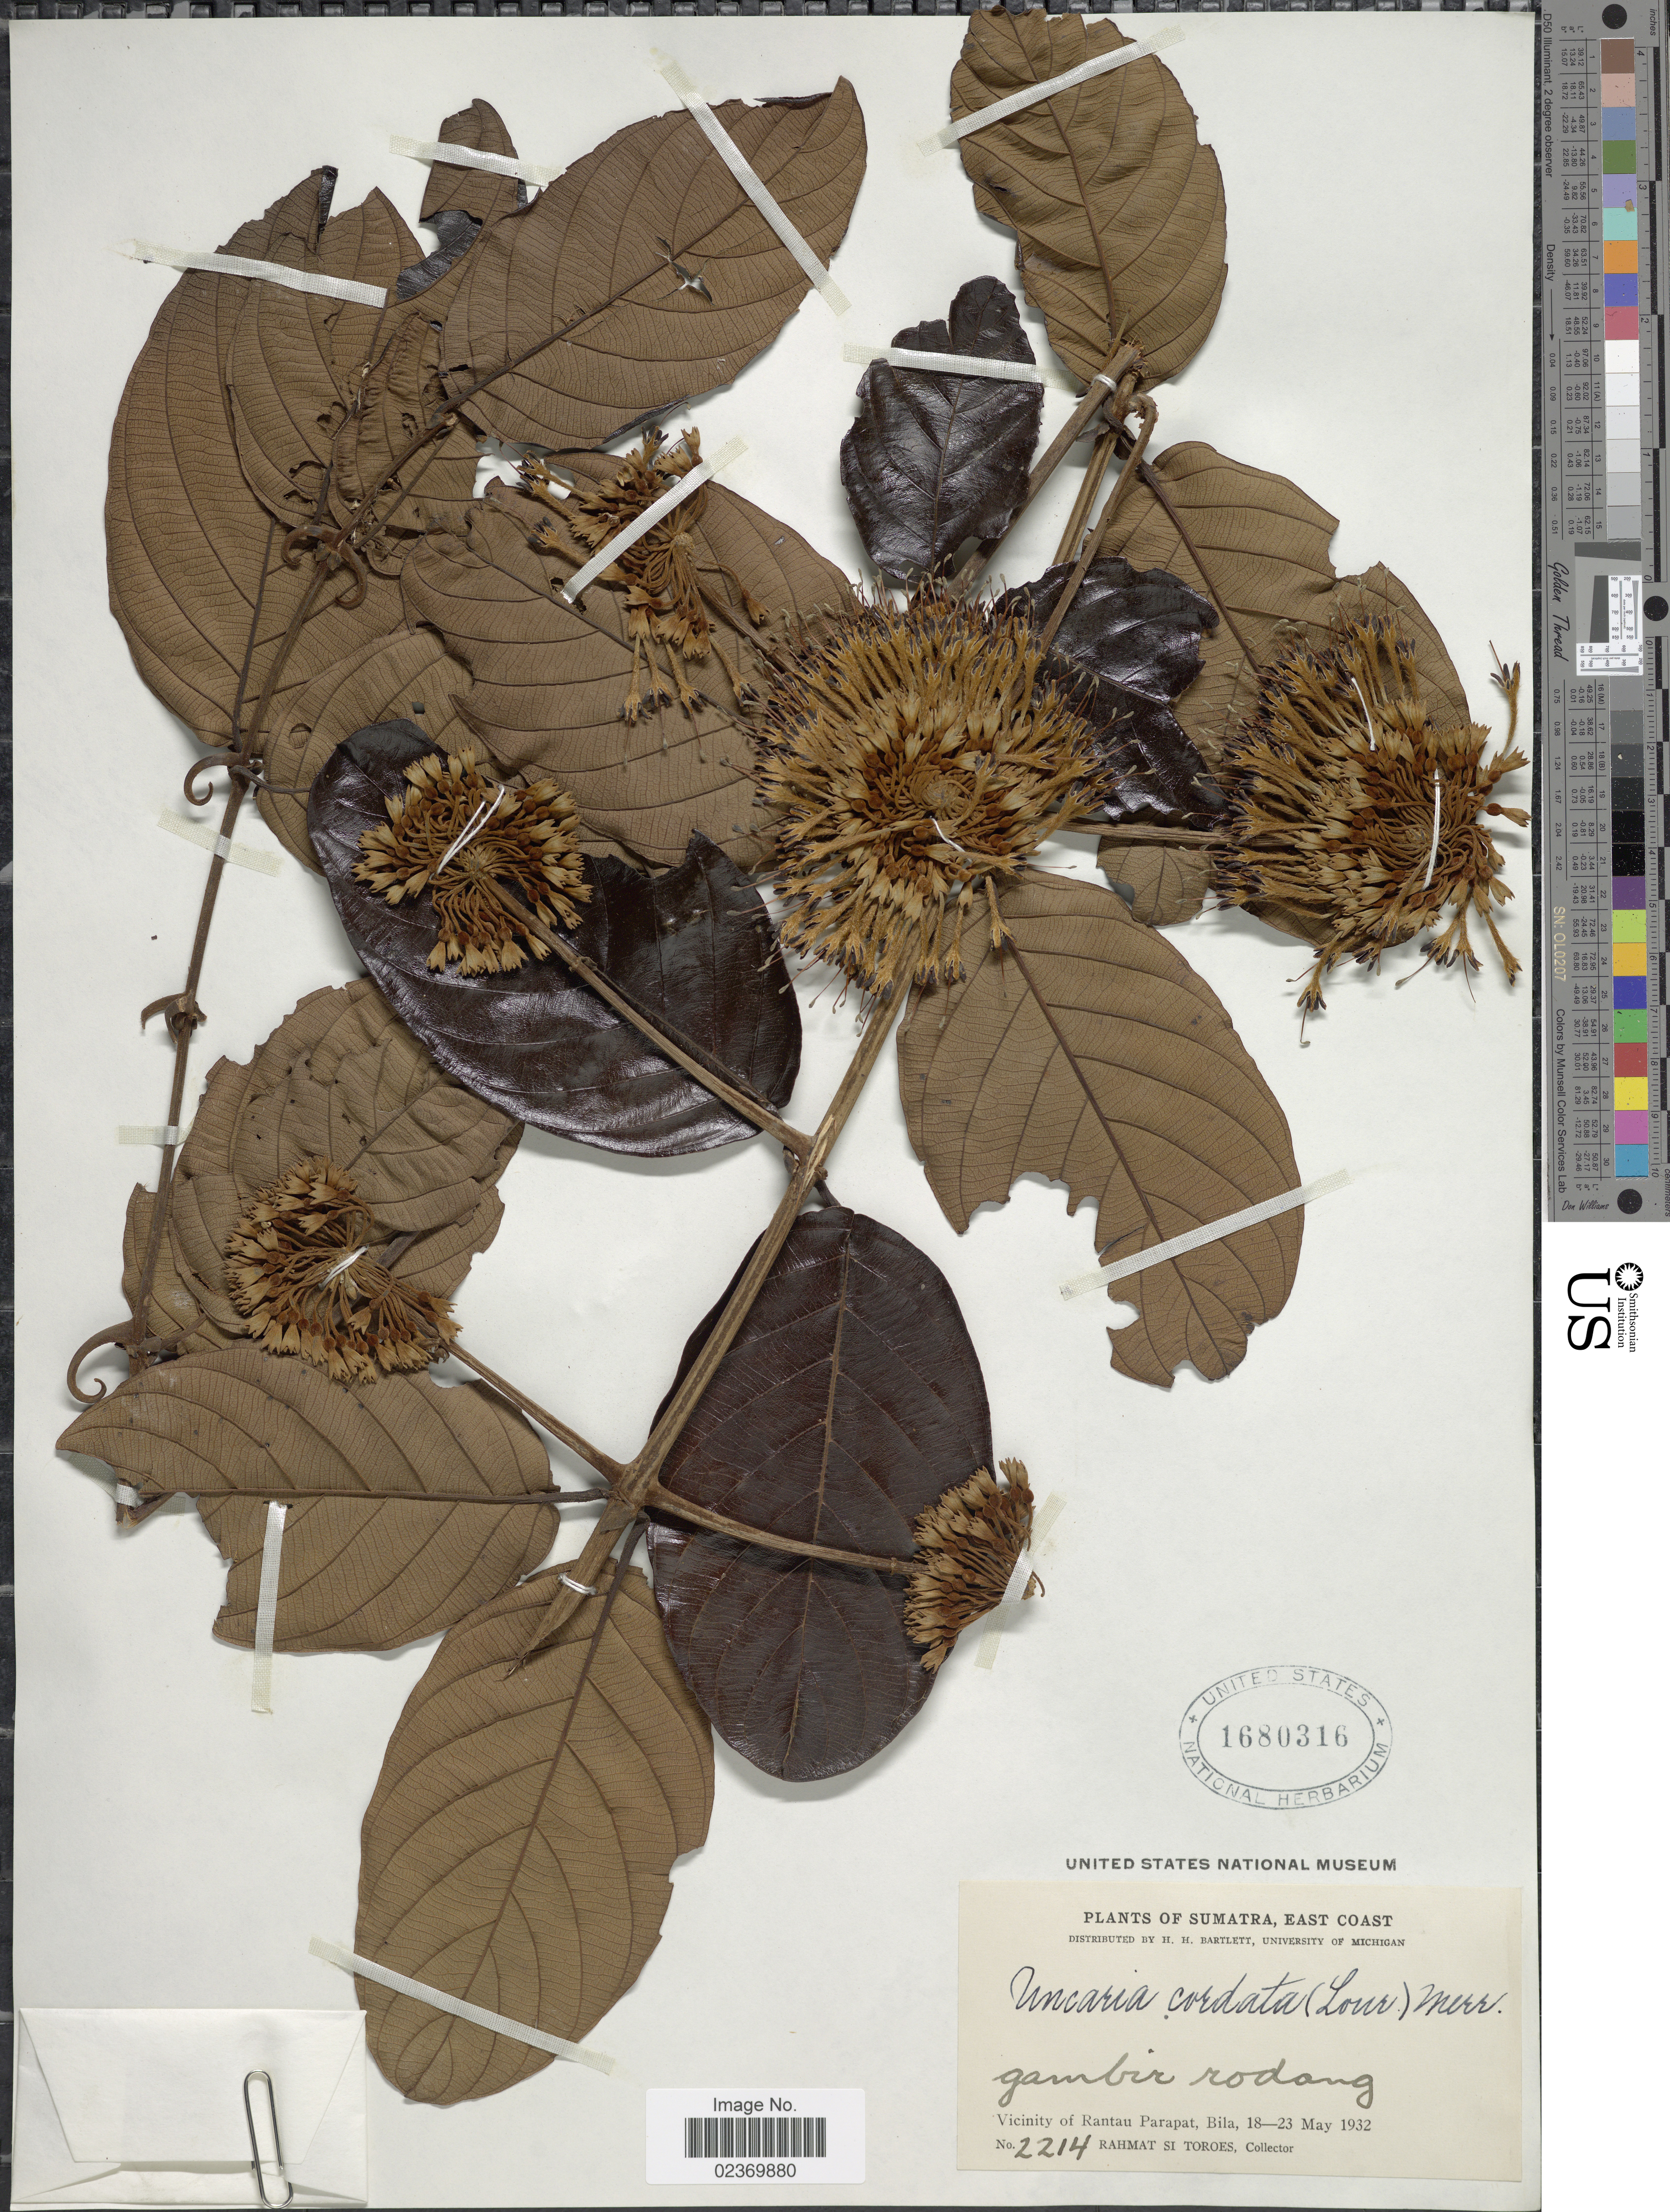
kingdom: Plantae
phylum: Tracheophyta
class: Magnoliopsida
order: Gentianales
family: Rubiaceae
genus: Uncaria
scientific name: Uncaria cordata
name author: (Lour.) Merr.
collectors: Rahmat Si Boeea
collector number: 2214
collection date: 1932-05-18/1932-05-23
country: Indonesia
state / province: Sumatra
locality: East Coast, Vicinity of Rantau Parapat, Bila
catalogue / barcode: US 1680316